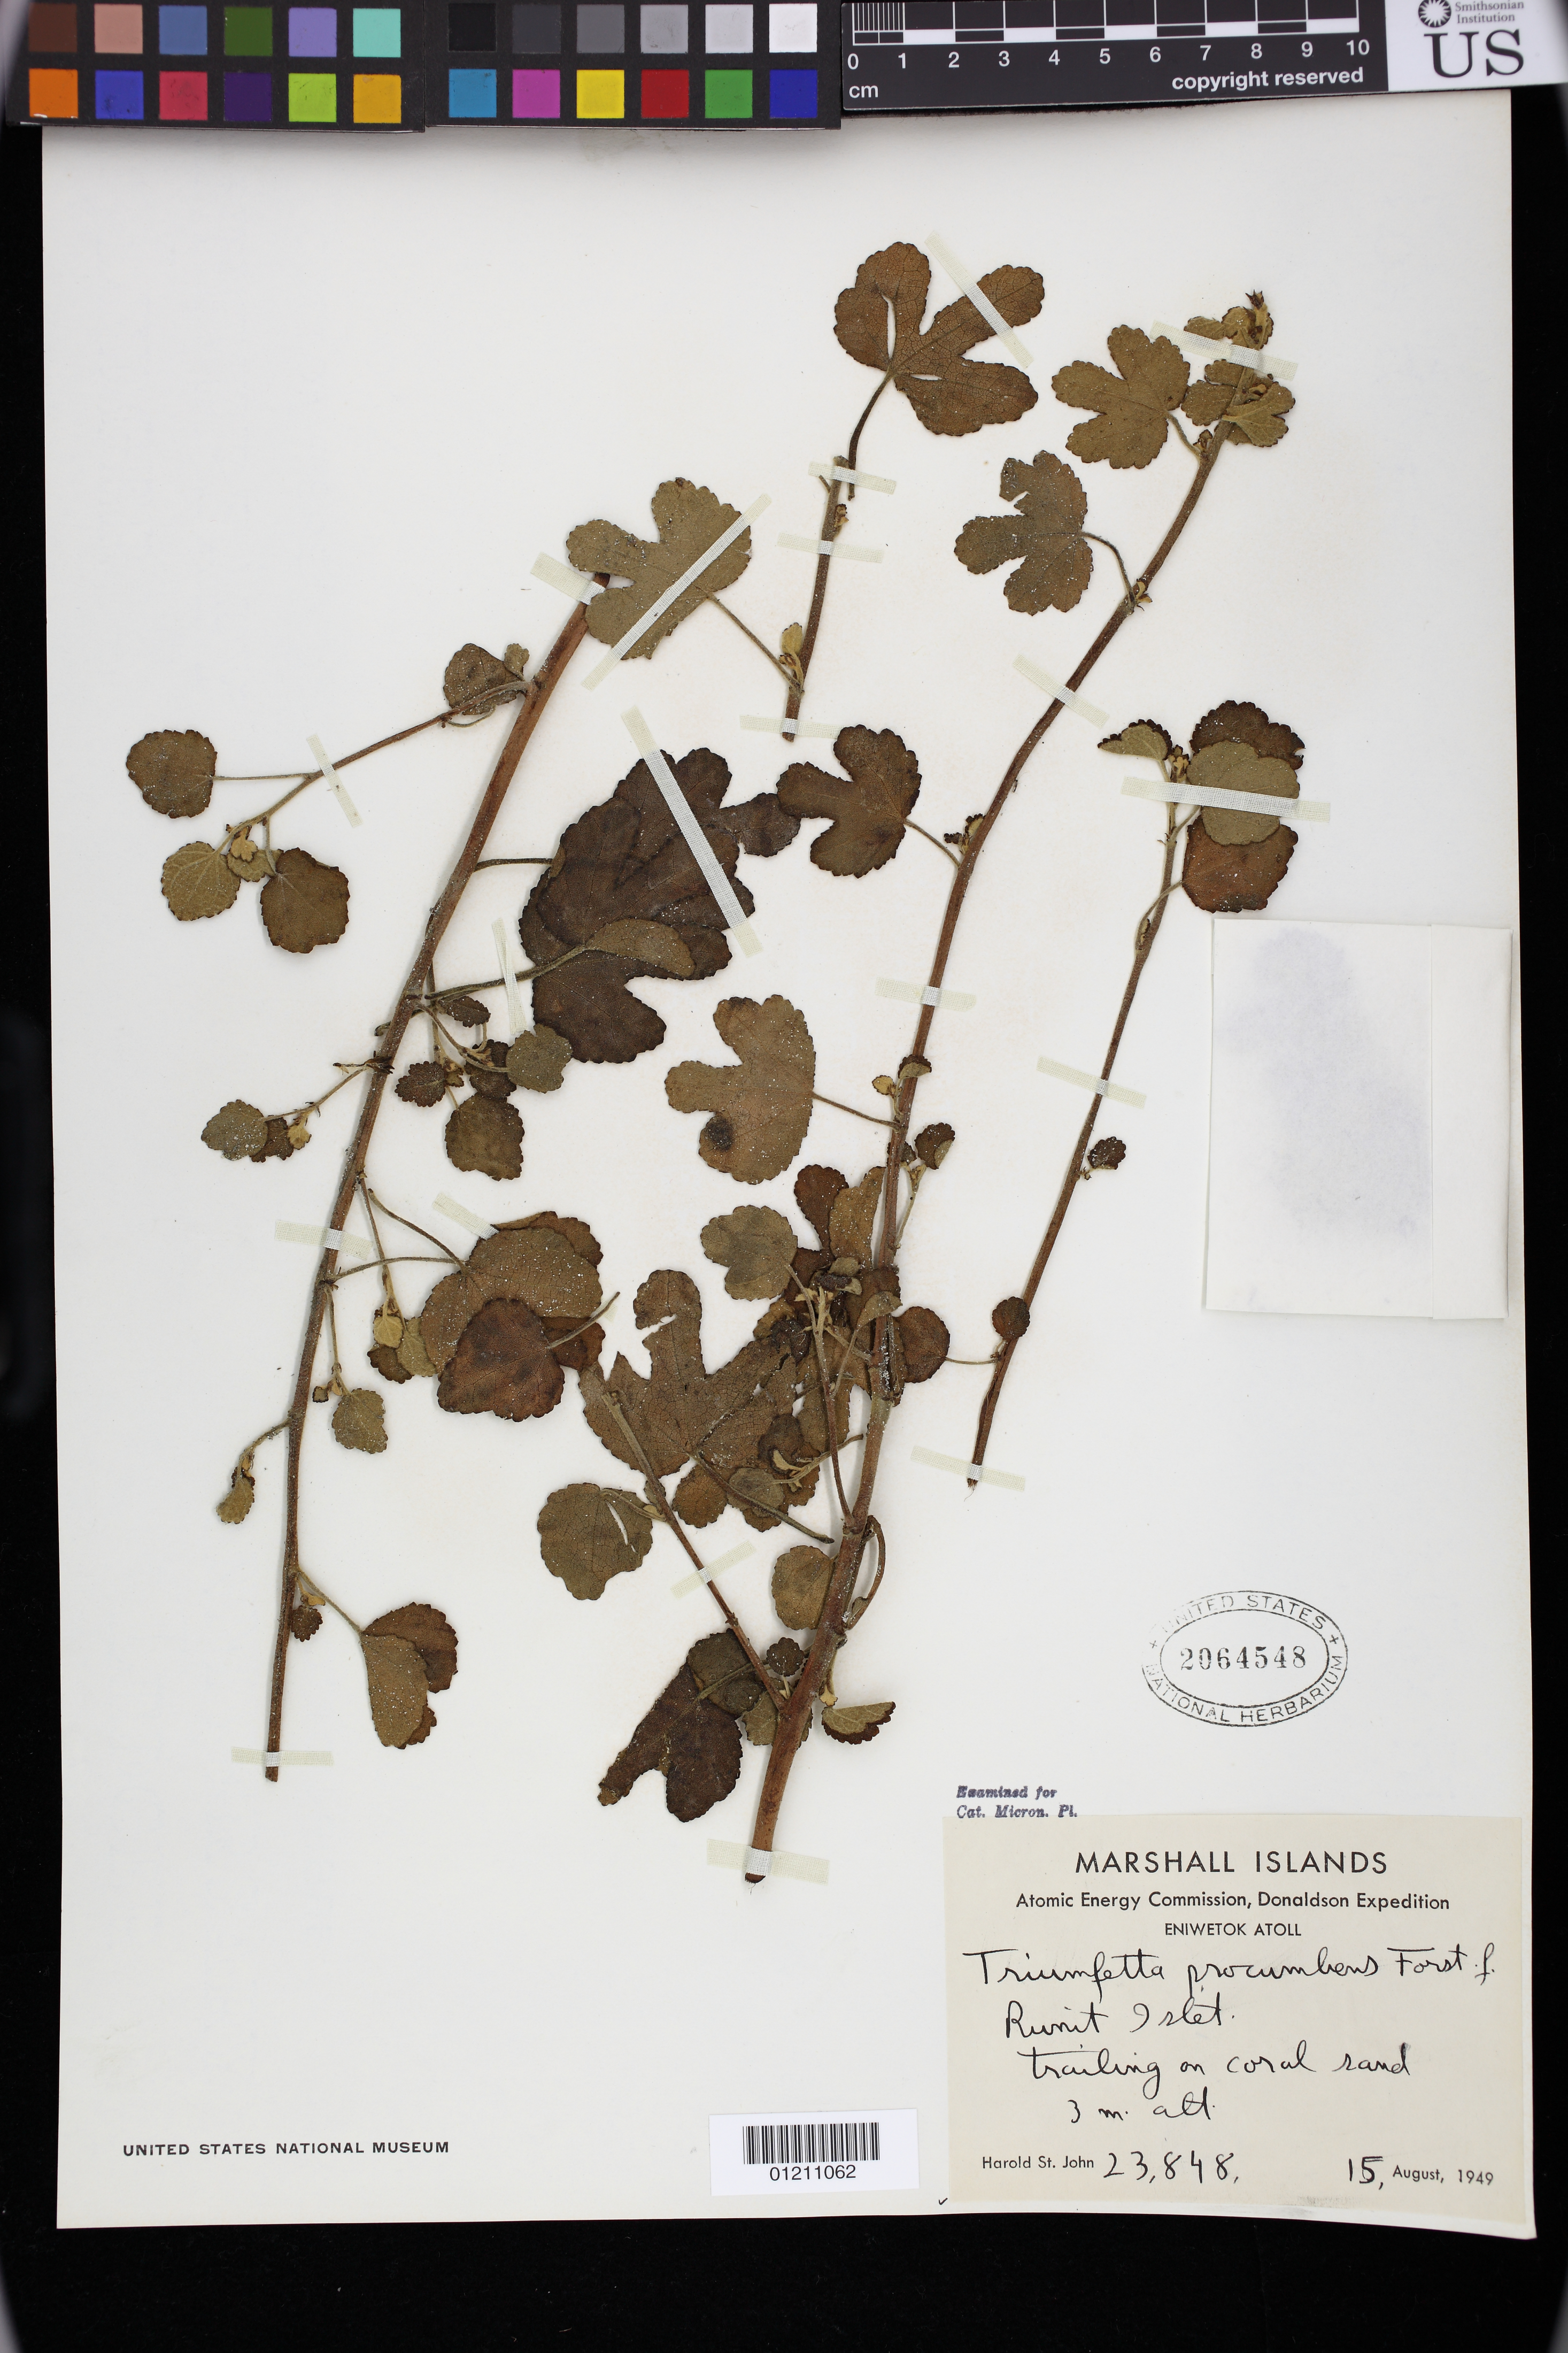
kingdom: Plantae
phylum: Tracheophyta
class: Magnoliopsida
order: Malvales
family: Malvaceae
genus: Triumfetta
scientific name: Triumfetta procumbens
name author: G. Forst.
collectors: H. St. John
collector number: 23848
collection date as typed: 15 Aug 1949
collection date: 1949-08-15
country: Marshall Islands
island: Enewetak Atoll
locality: Marshall Islands, Eniwetok Atoll, Runit Islet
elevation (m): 3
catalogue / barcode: US 2064548